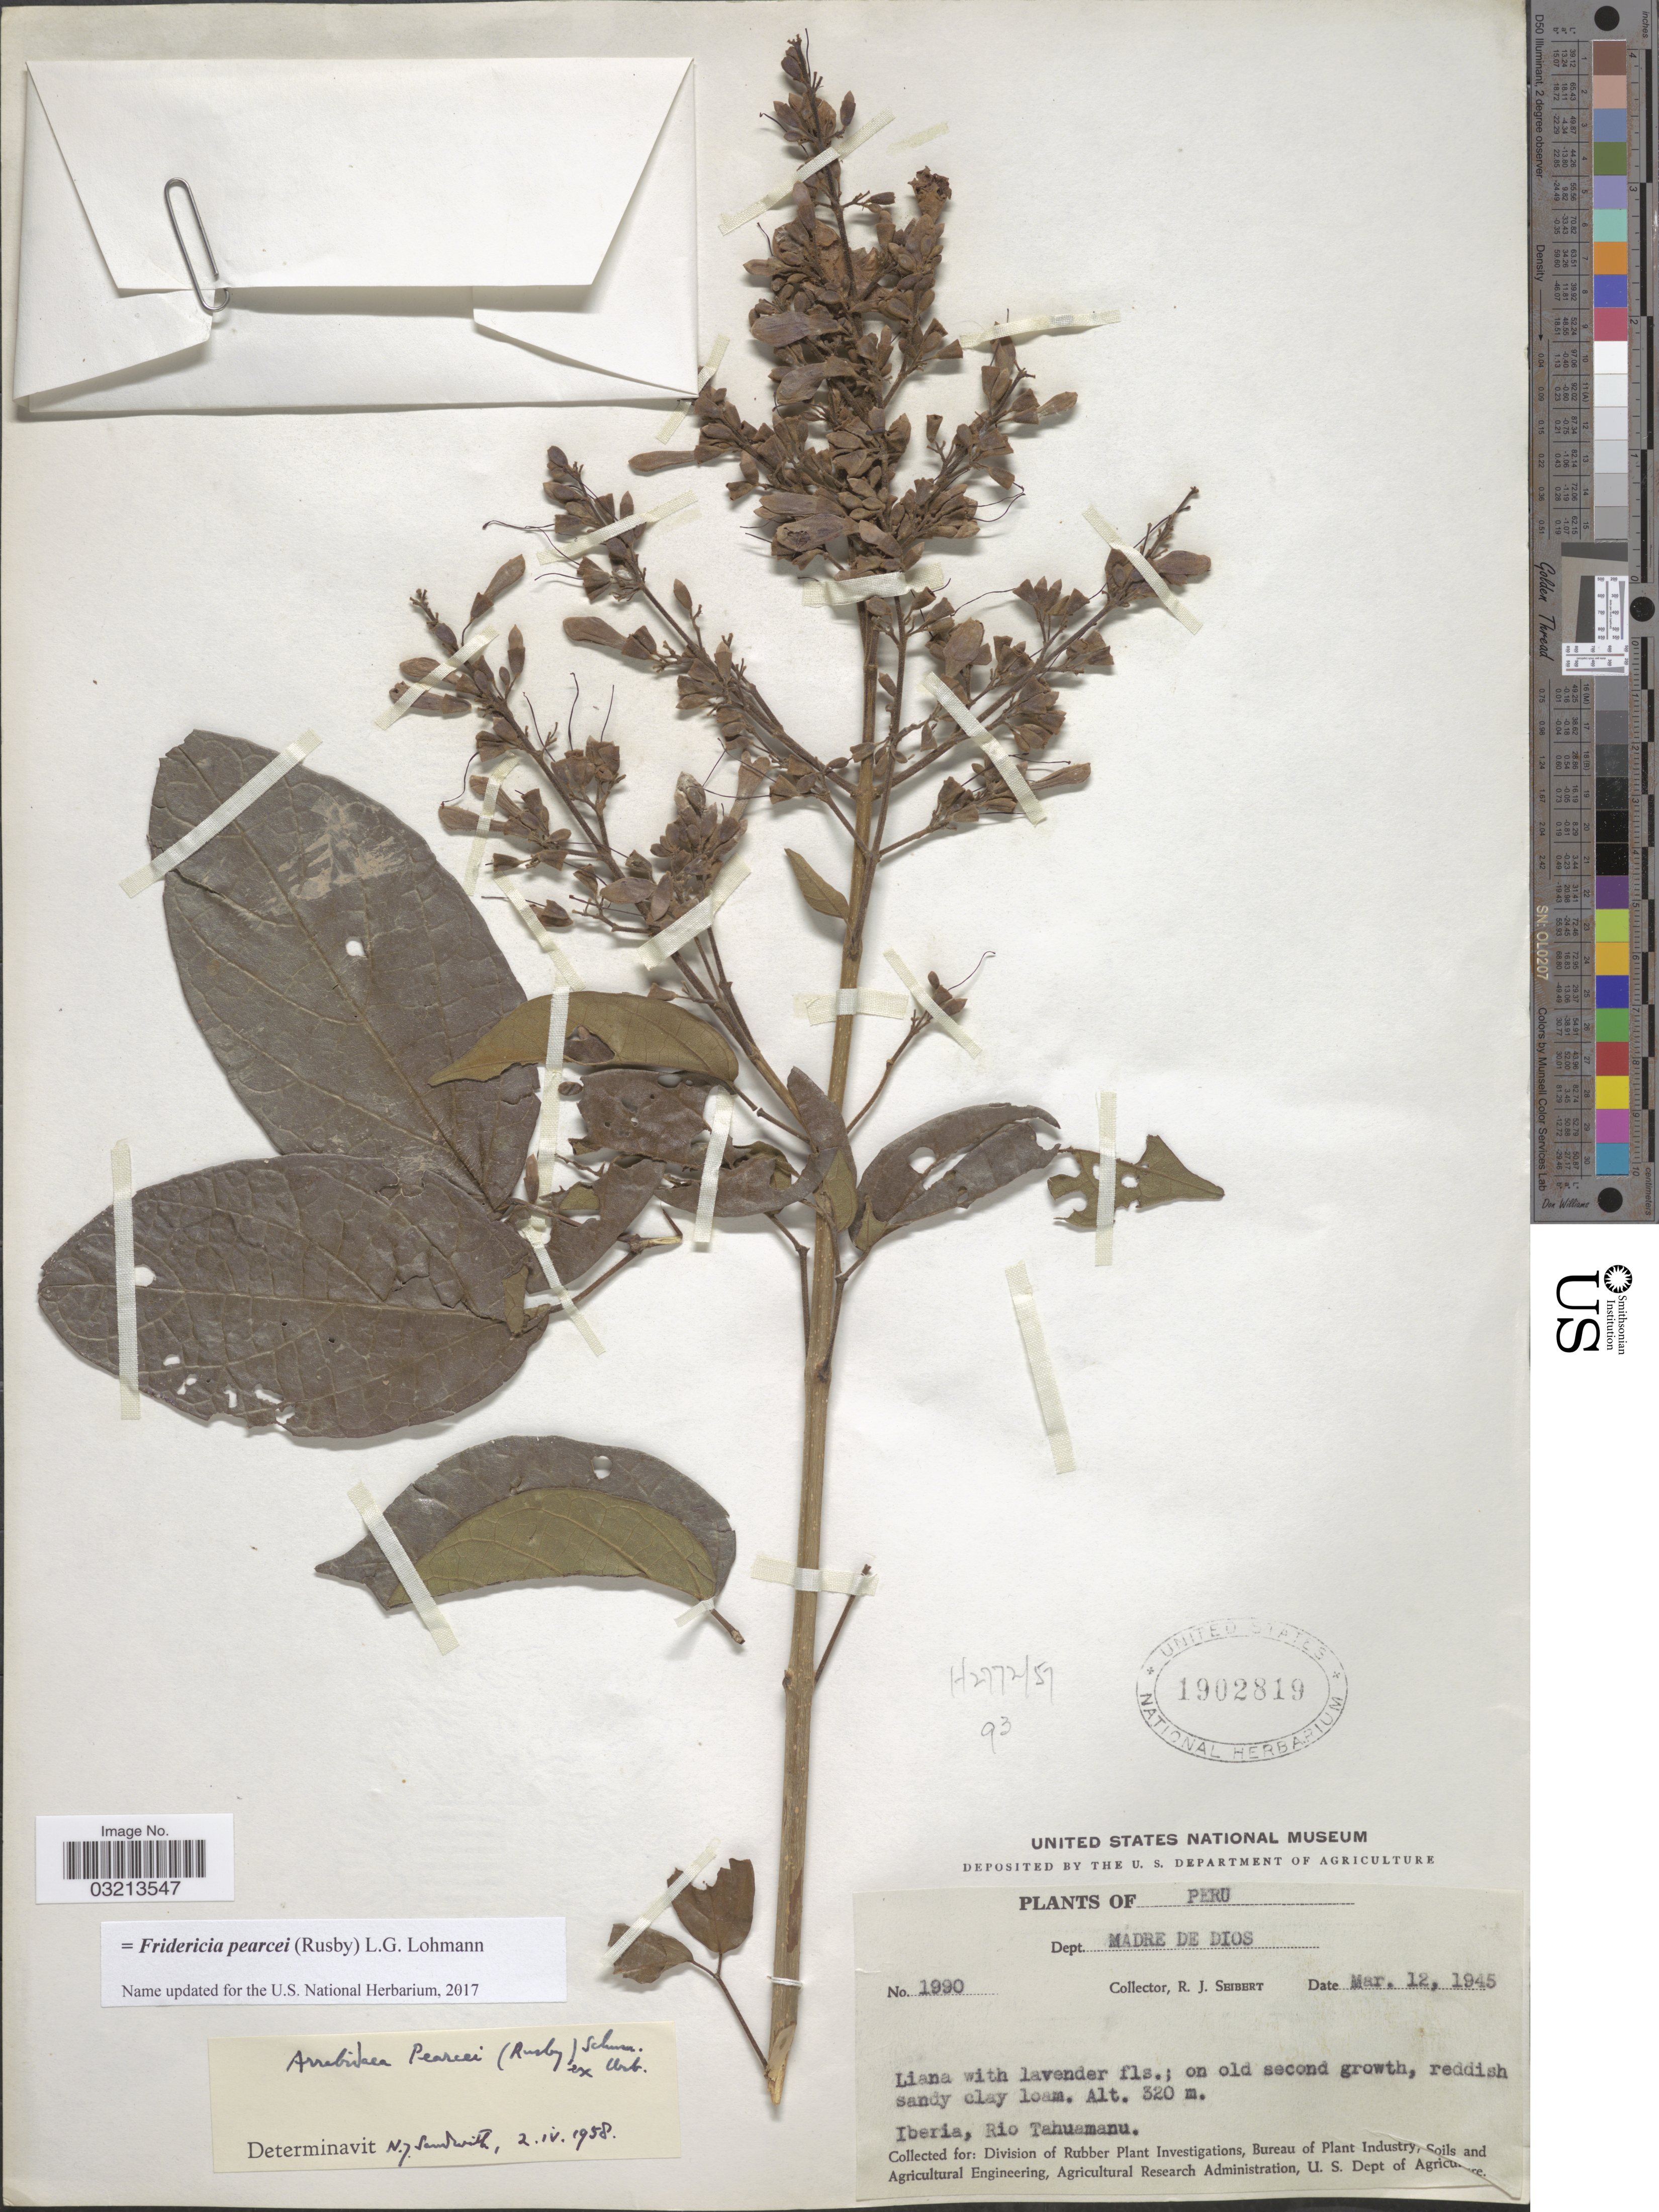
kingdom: Plantae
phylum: Tracheophyta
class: Magnoliopsida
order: Lamiales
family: Bignoniaceae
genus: Fridericia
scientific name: Fridericia pearcei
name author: (Rusby) L.G. Lohmann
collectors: R. J. Seibert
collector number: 1990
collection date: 1945-03-12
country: Peru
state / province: Madre de Dios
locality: Dept. Madre de Dios. Iberia, Rio Tahuamanu.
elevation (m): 320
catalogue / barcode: US 1902819